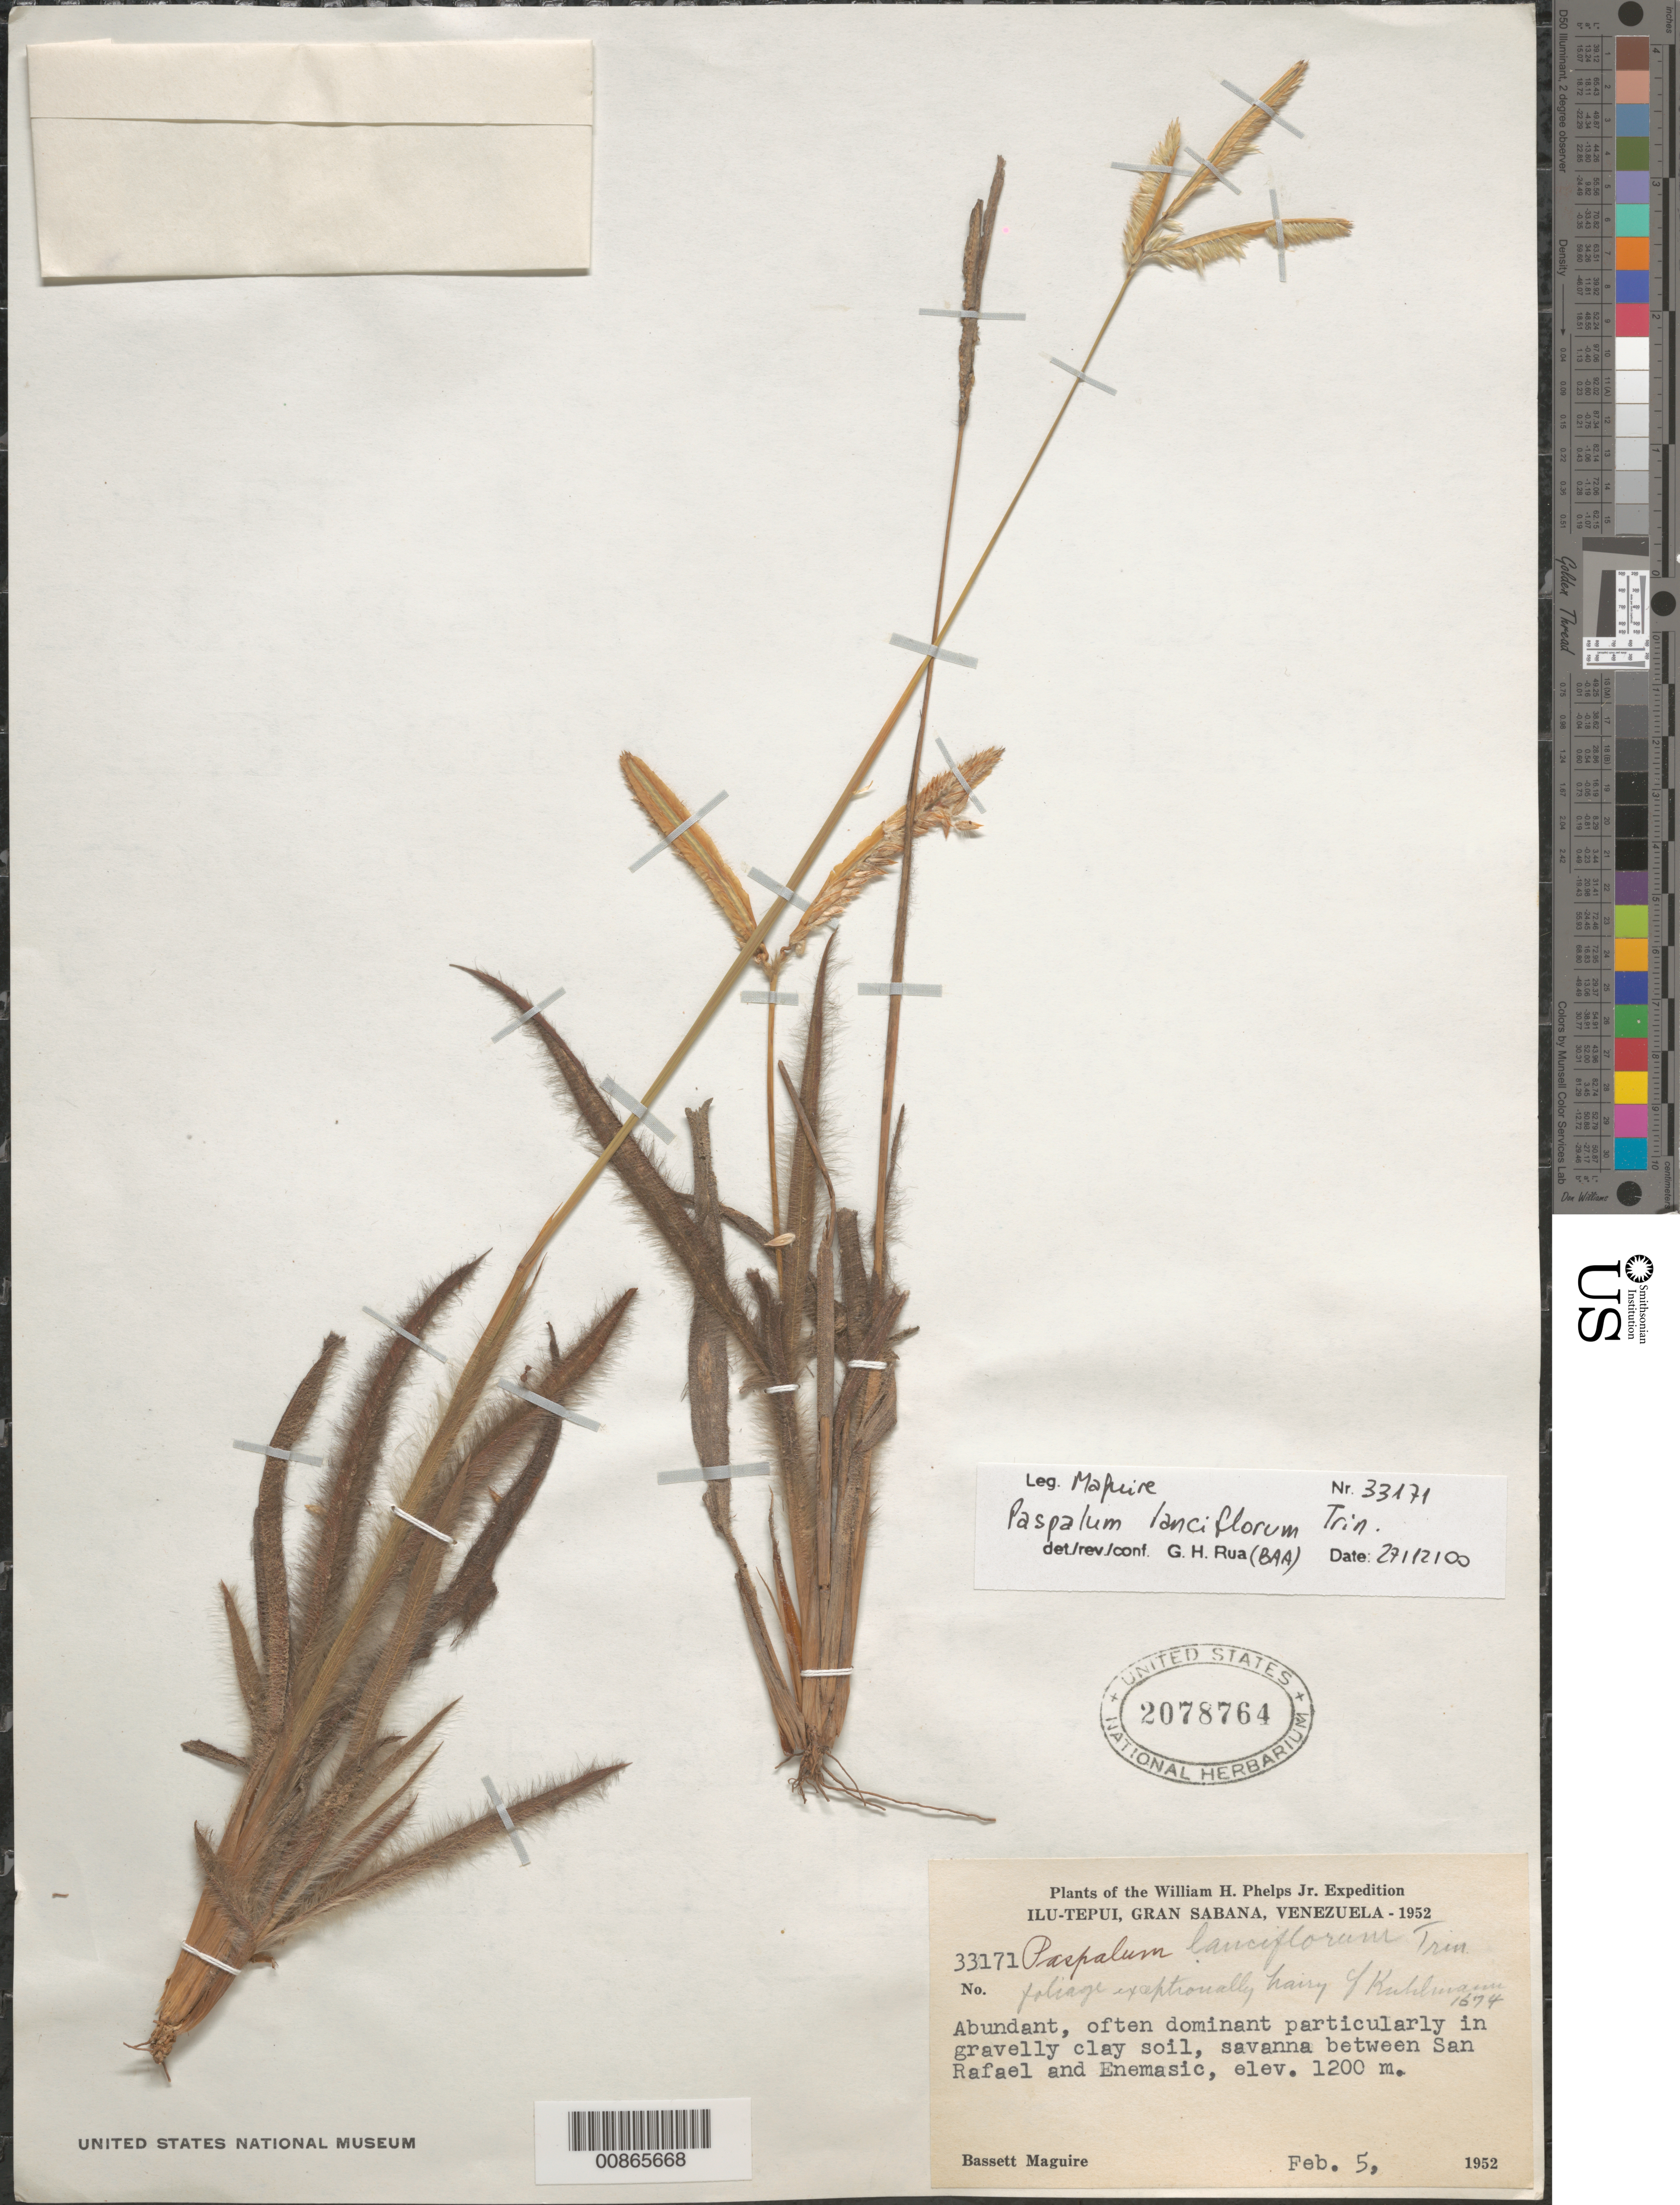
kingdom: Plantae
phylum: Tracheophyta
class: Liliopsida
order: Poales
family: Poaceae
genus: Paspalum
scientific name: Paspalum lanciflorum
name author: Trin.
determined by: Rua, G. H.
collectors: B. Maguire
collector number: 33171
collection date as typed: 5-Feb-52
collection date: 1952-02-05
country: Venezuela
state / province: Bolívar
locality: Gran Sabana, Ilu-tepuí, between San Rafael and Enemasic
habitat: Savanna, often dominant particularly in gravelly clay soil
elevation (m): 1200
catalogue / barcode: US 2078764